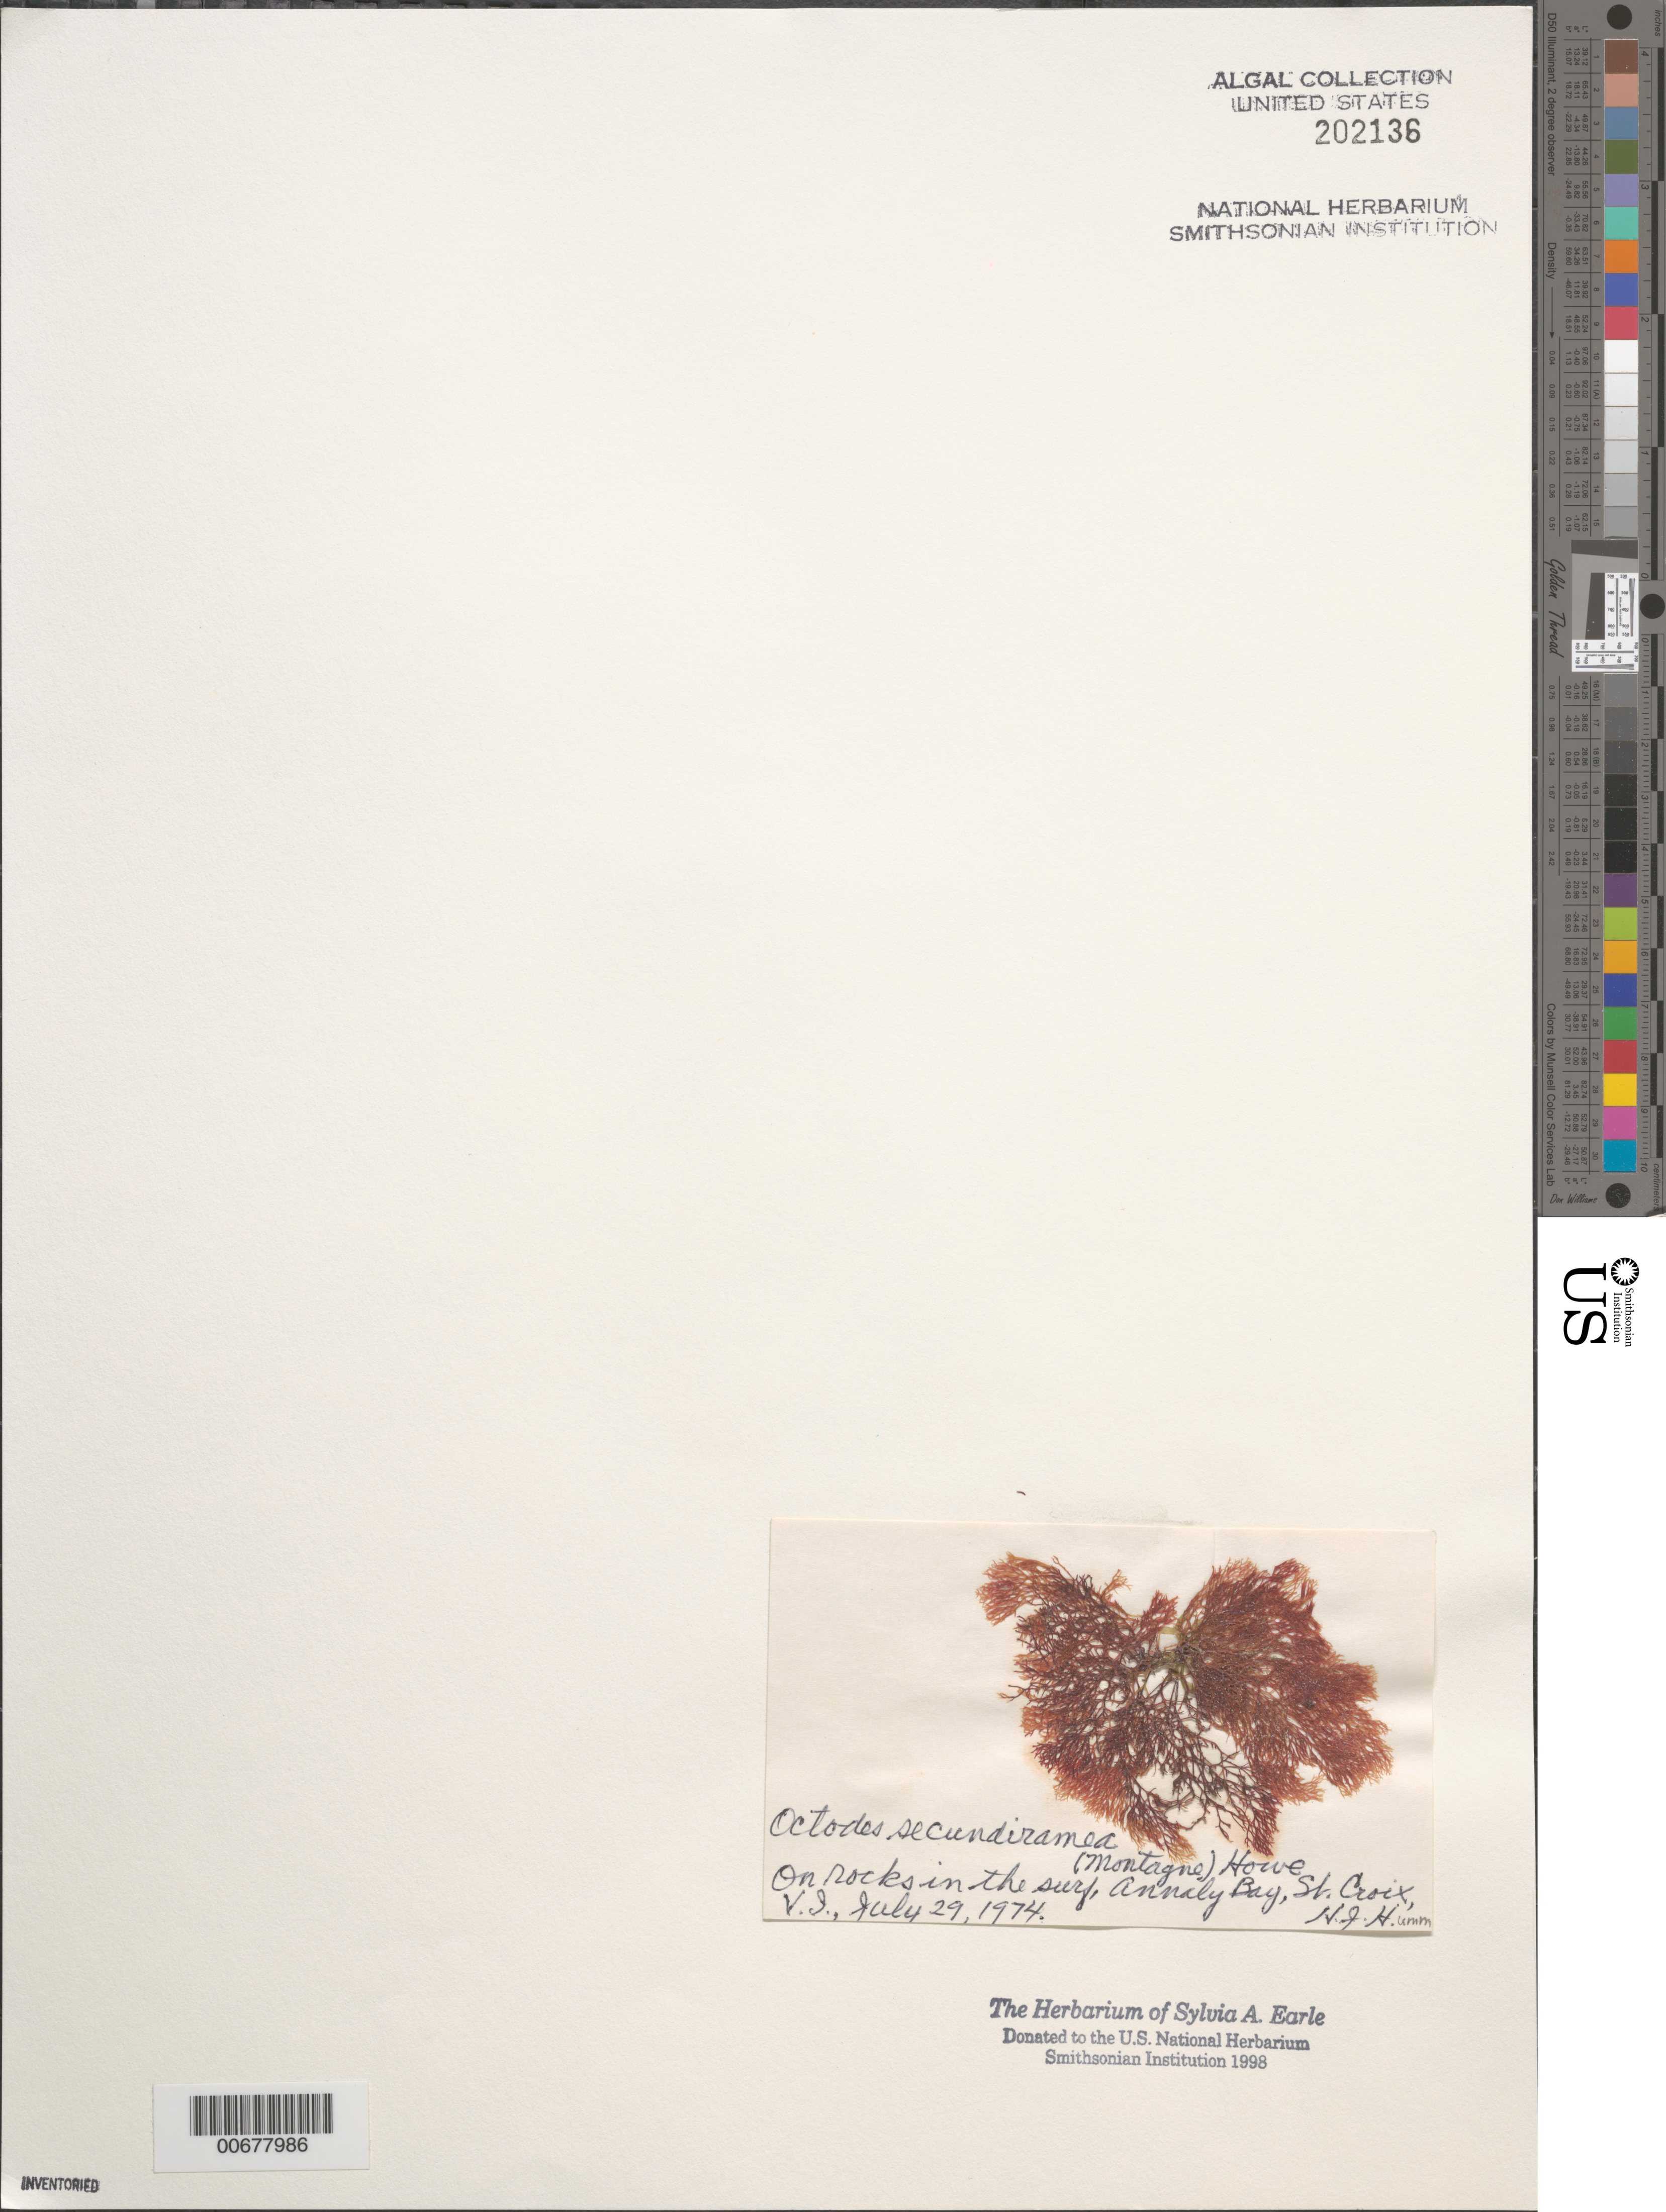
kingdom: Plantae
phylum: Rhodophyta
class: Florideophyceae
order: Gigartinales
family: Rhizophyllidaceae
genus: Ochtodes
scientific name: Ochtodes secundiramea, ined.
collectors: H. J. Humm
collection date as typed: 29 Jul 1974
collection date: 1974-07-29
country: U.S. Virgin Islands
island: St. Croix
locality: Annaly Bay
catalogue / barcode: US 202136